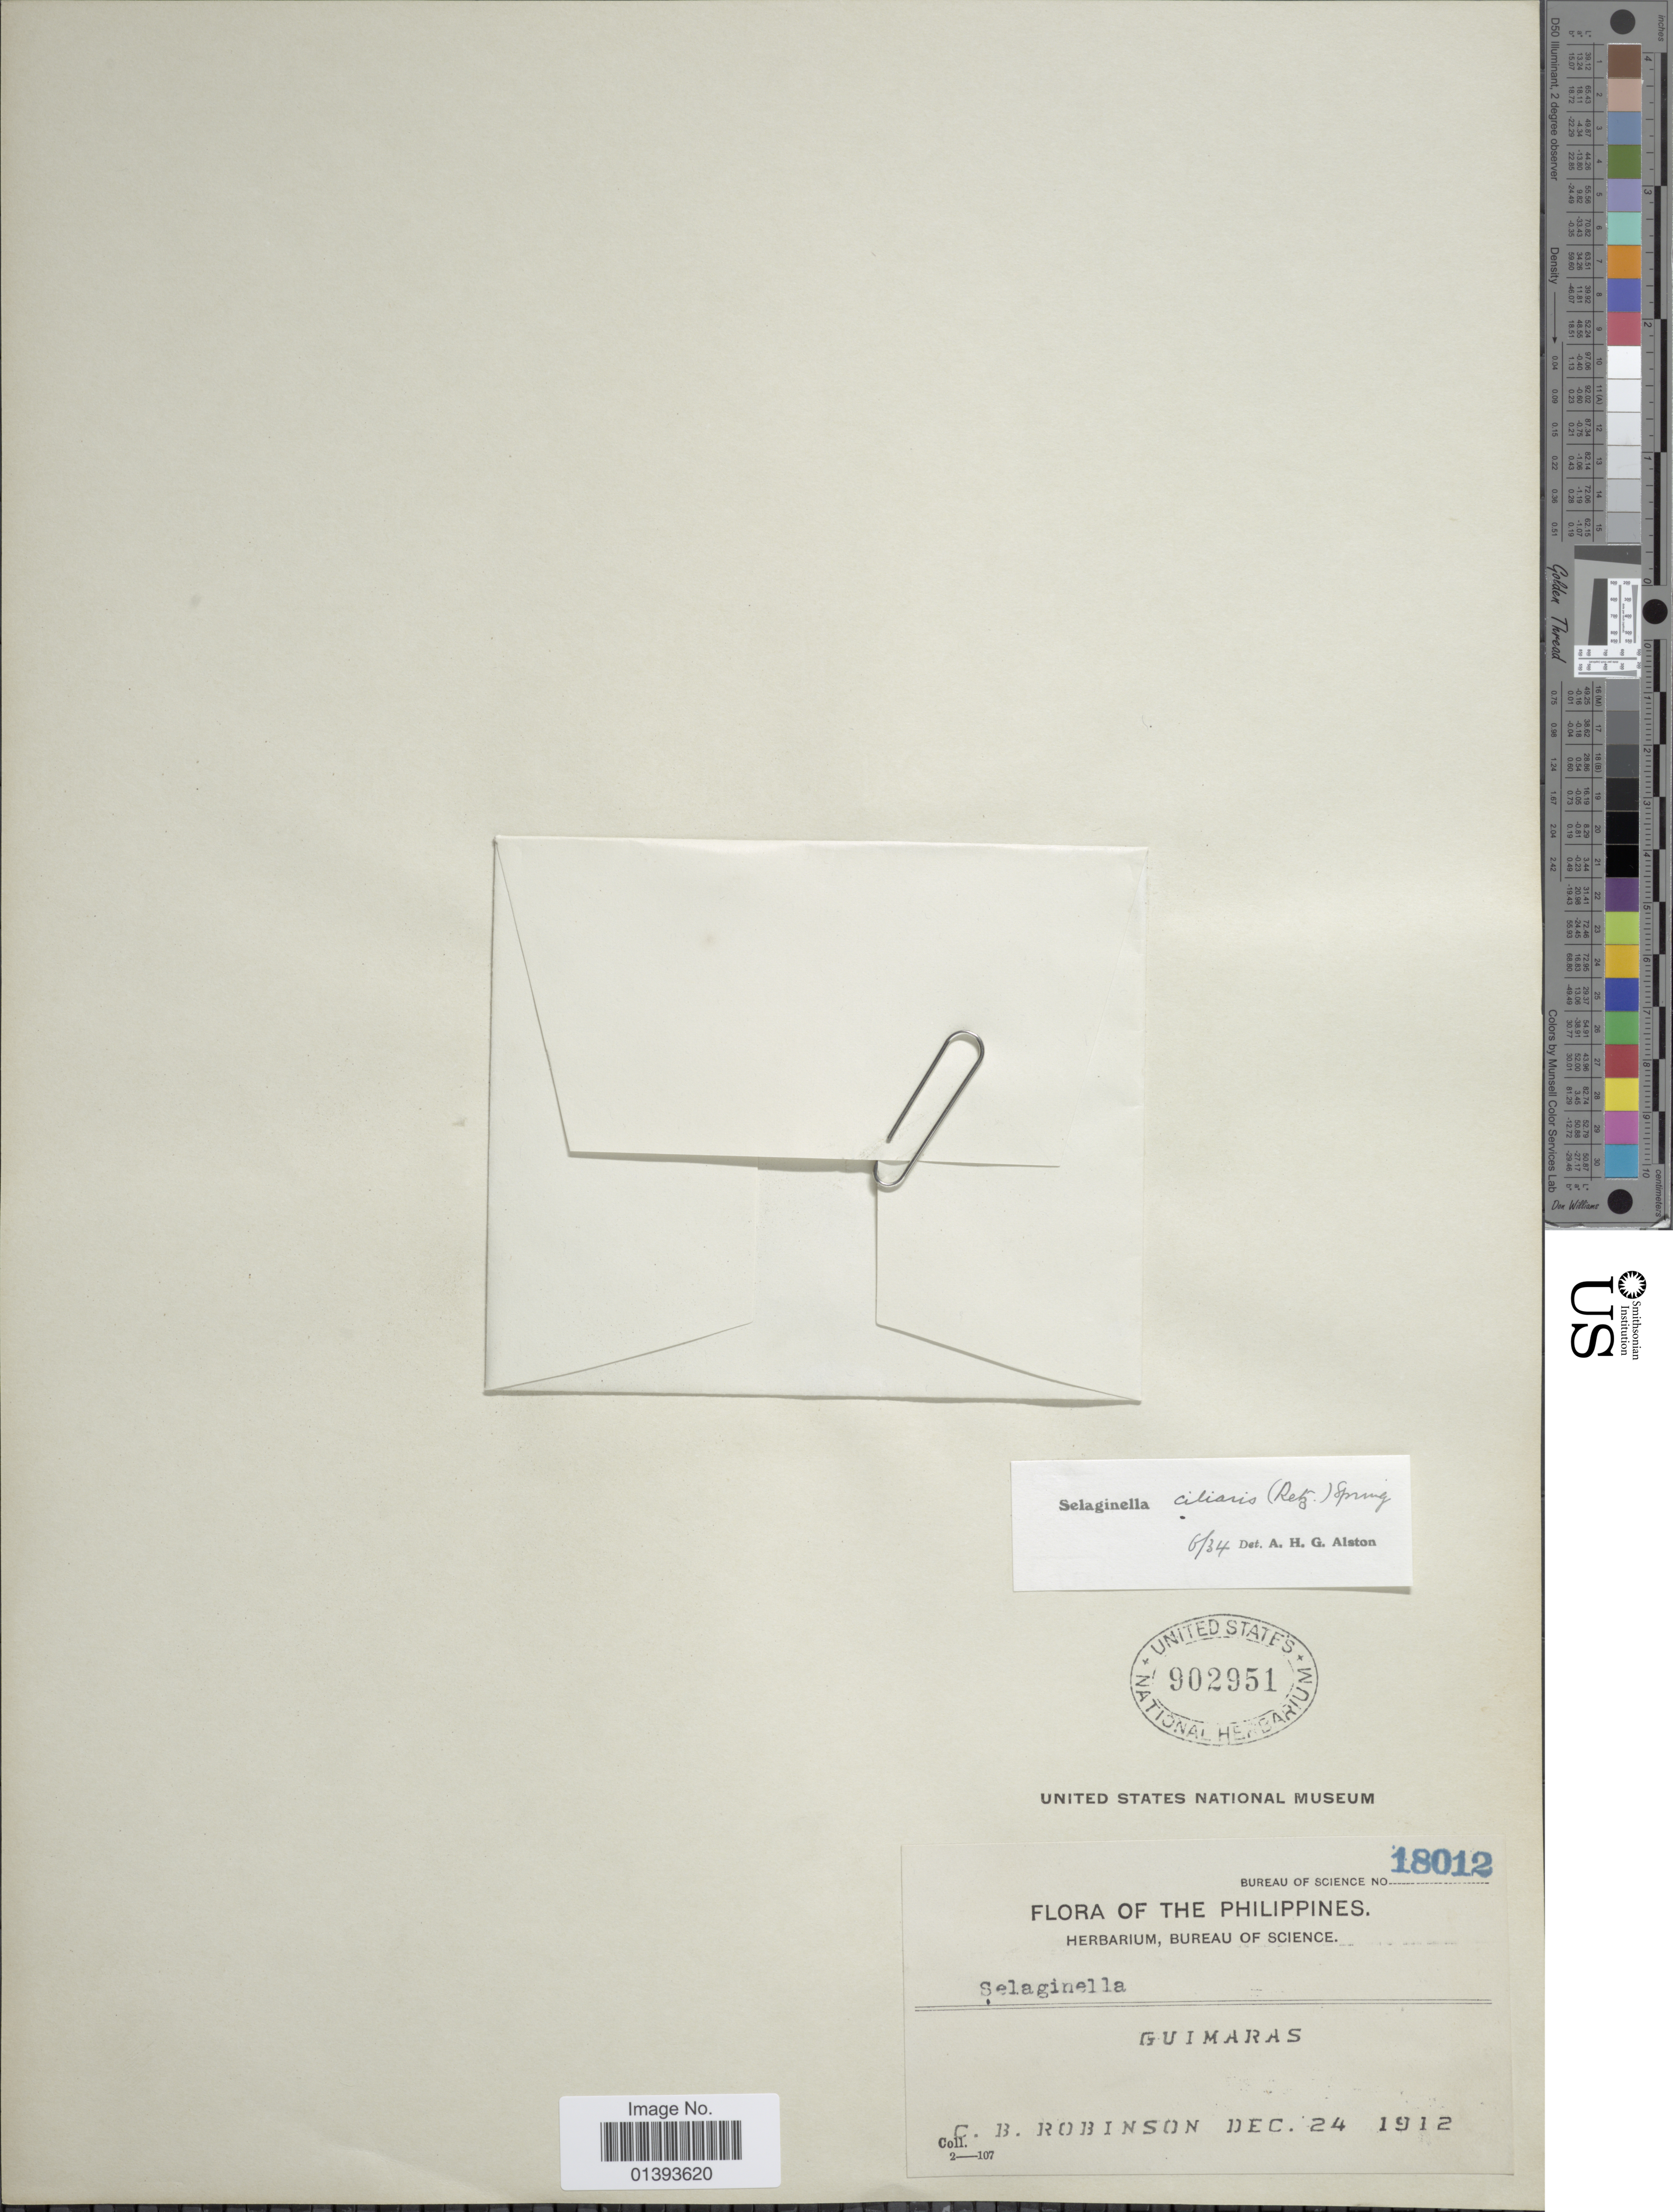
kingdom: Plantae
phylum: Tracheophyta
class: Lycopodiopsida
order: Selaginellales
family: Selaginellaceae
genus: Selaginella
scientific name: Selaginella ciliaris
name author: (Retz.) Spring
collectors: C. Robinson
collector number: Bureau of Science 18012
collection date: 1912-12-24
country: Philippines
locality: Guimaras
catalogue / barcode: US 902951